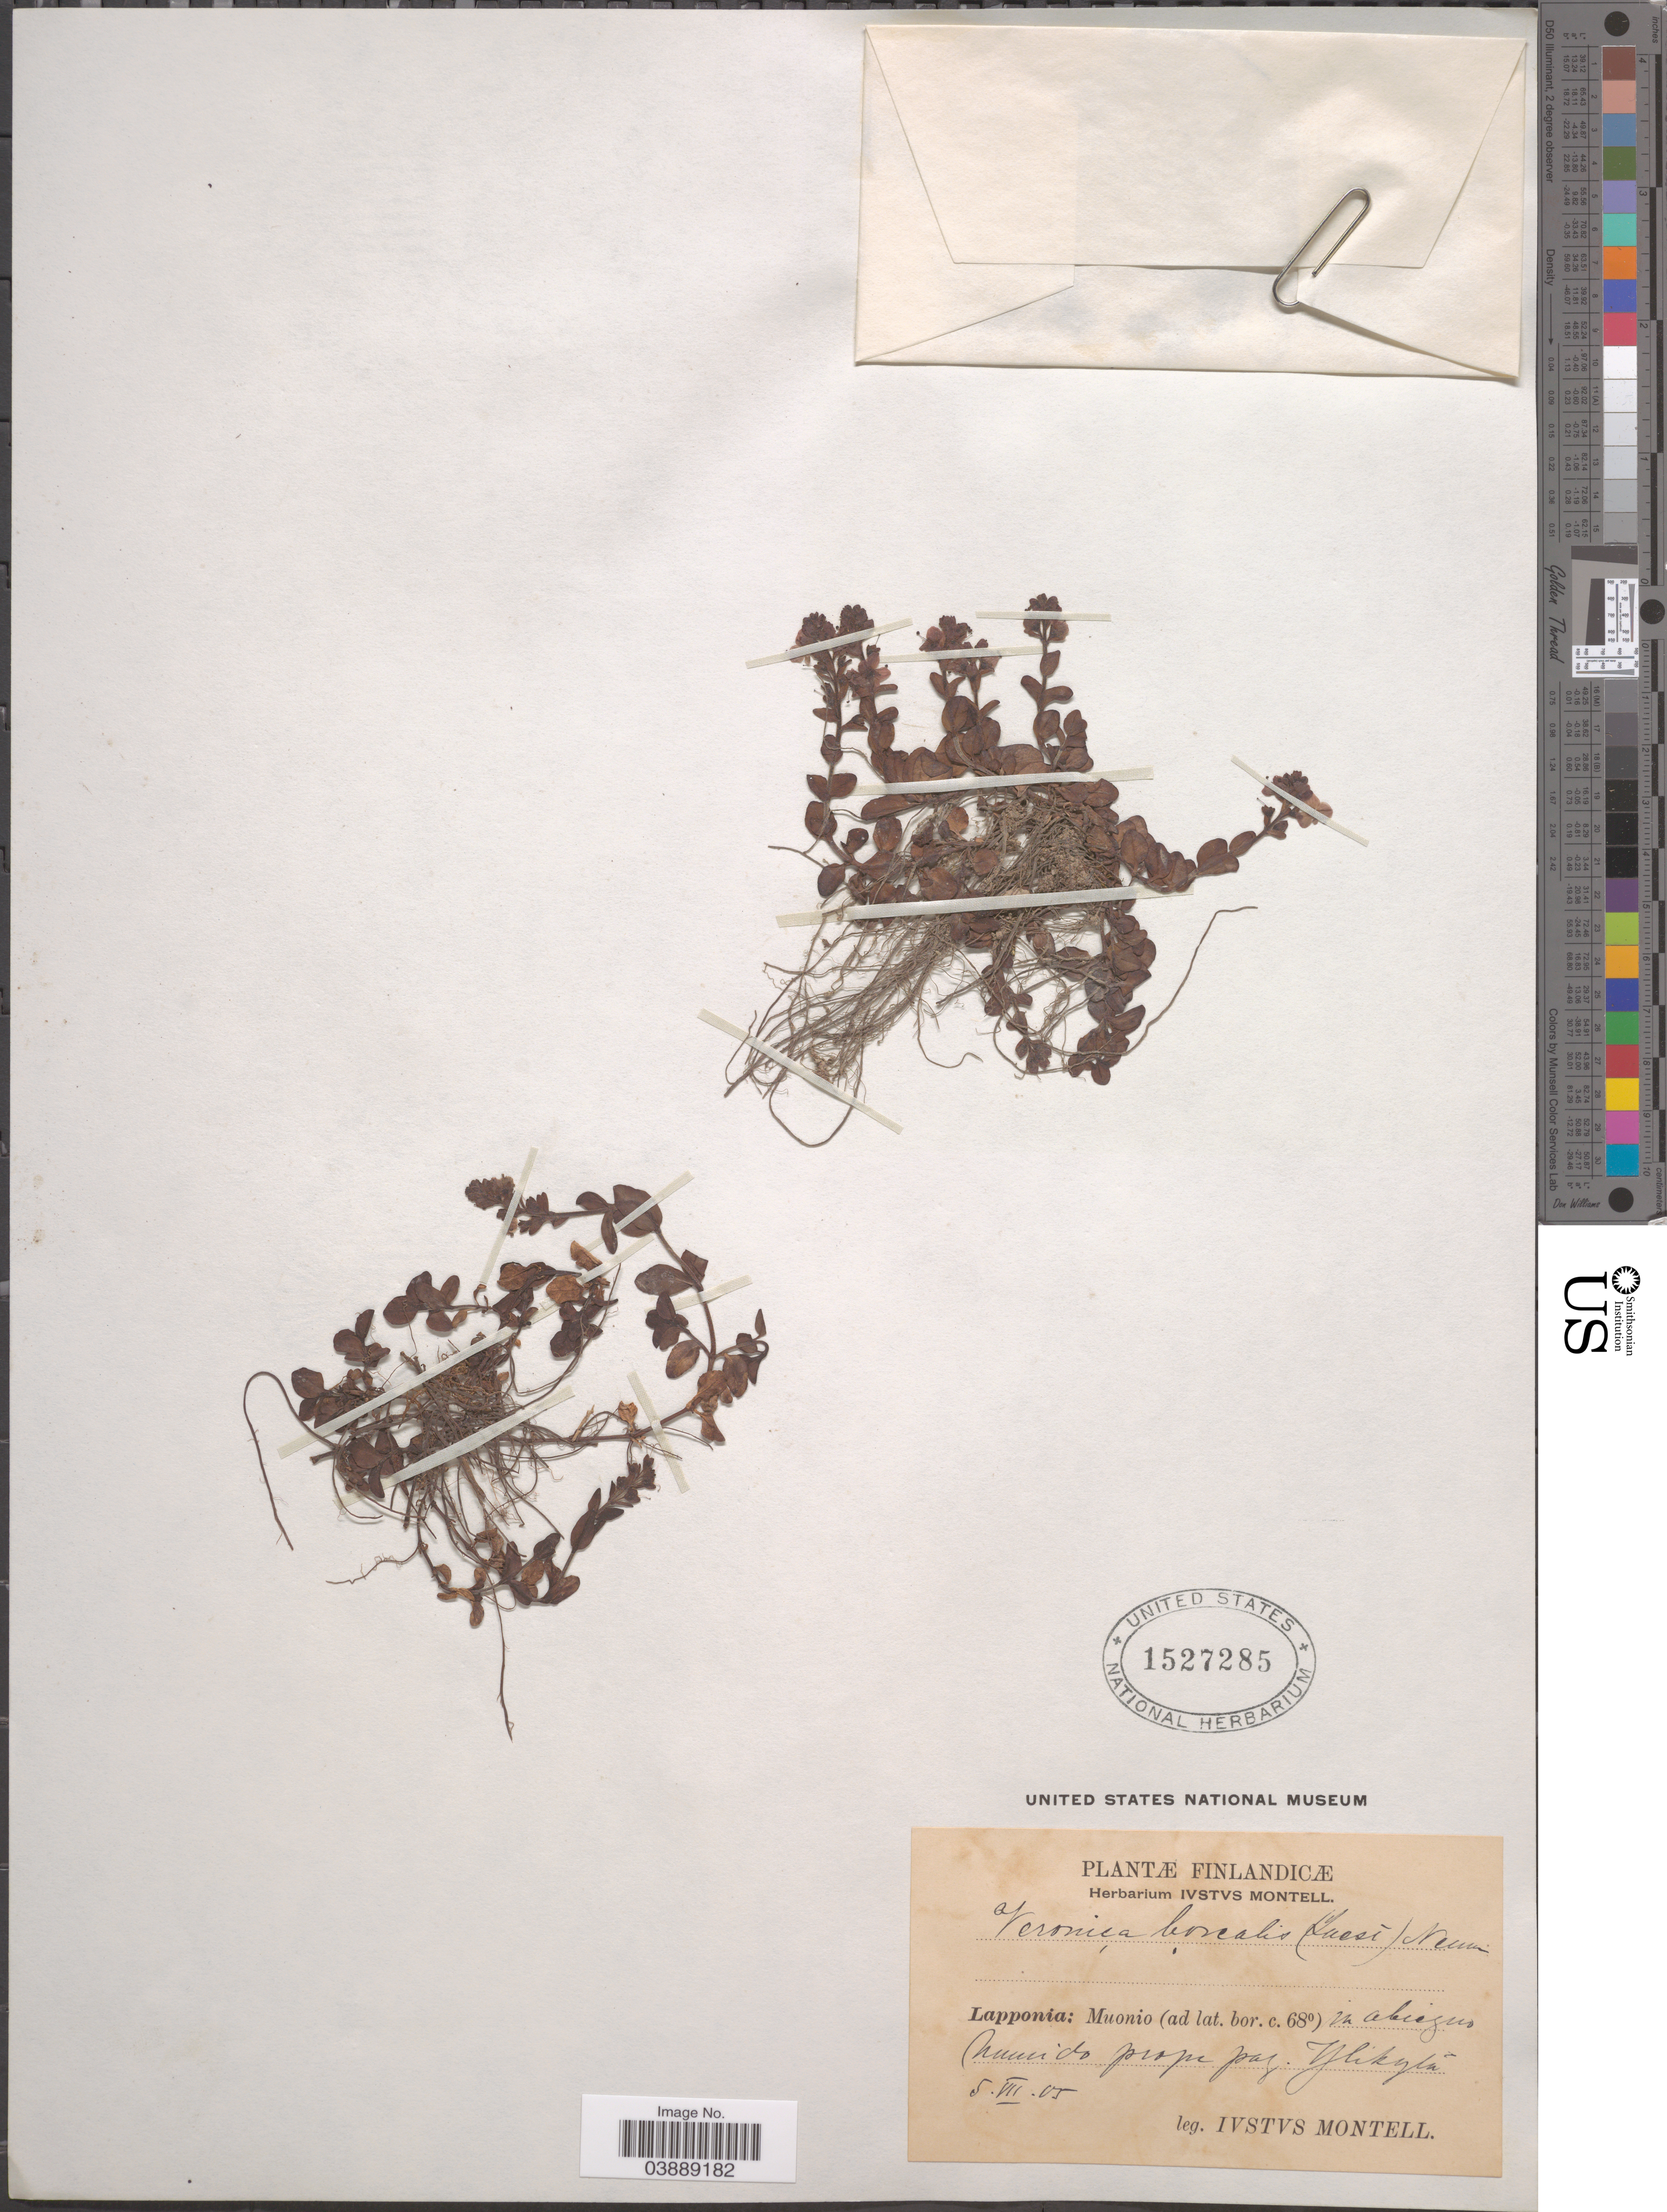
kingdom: Plantae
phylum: Tracheophyta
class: Magnoliopsida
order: Lamiales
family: Plantaginaceae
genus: Veronica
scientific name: Veronica borealis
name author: Laest. ex Hook. f.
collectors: I. Montell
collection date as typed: Transcribed d/m/y: 5/7/5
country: Finland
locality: Finlandicæ. Lapponia: Muonio. In abiegno humido prope pag. Ylikylä.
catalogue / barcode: US 1527285